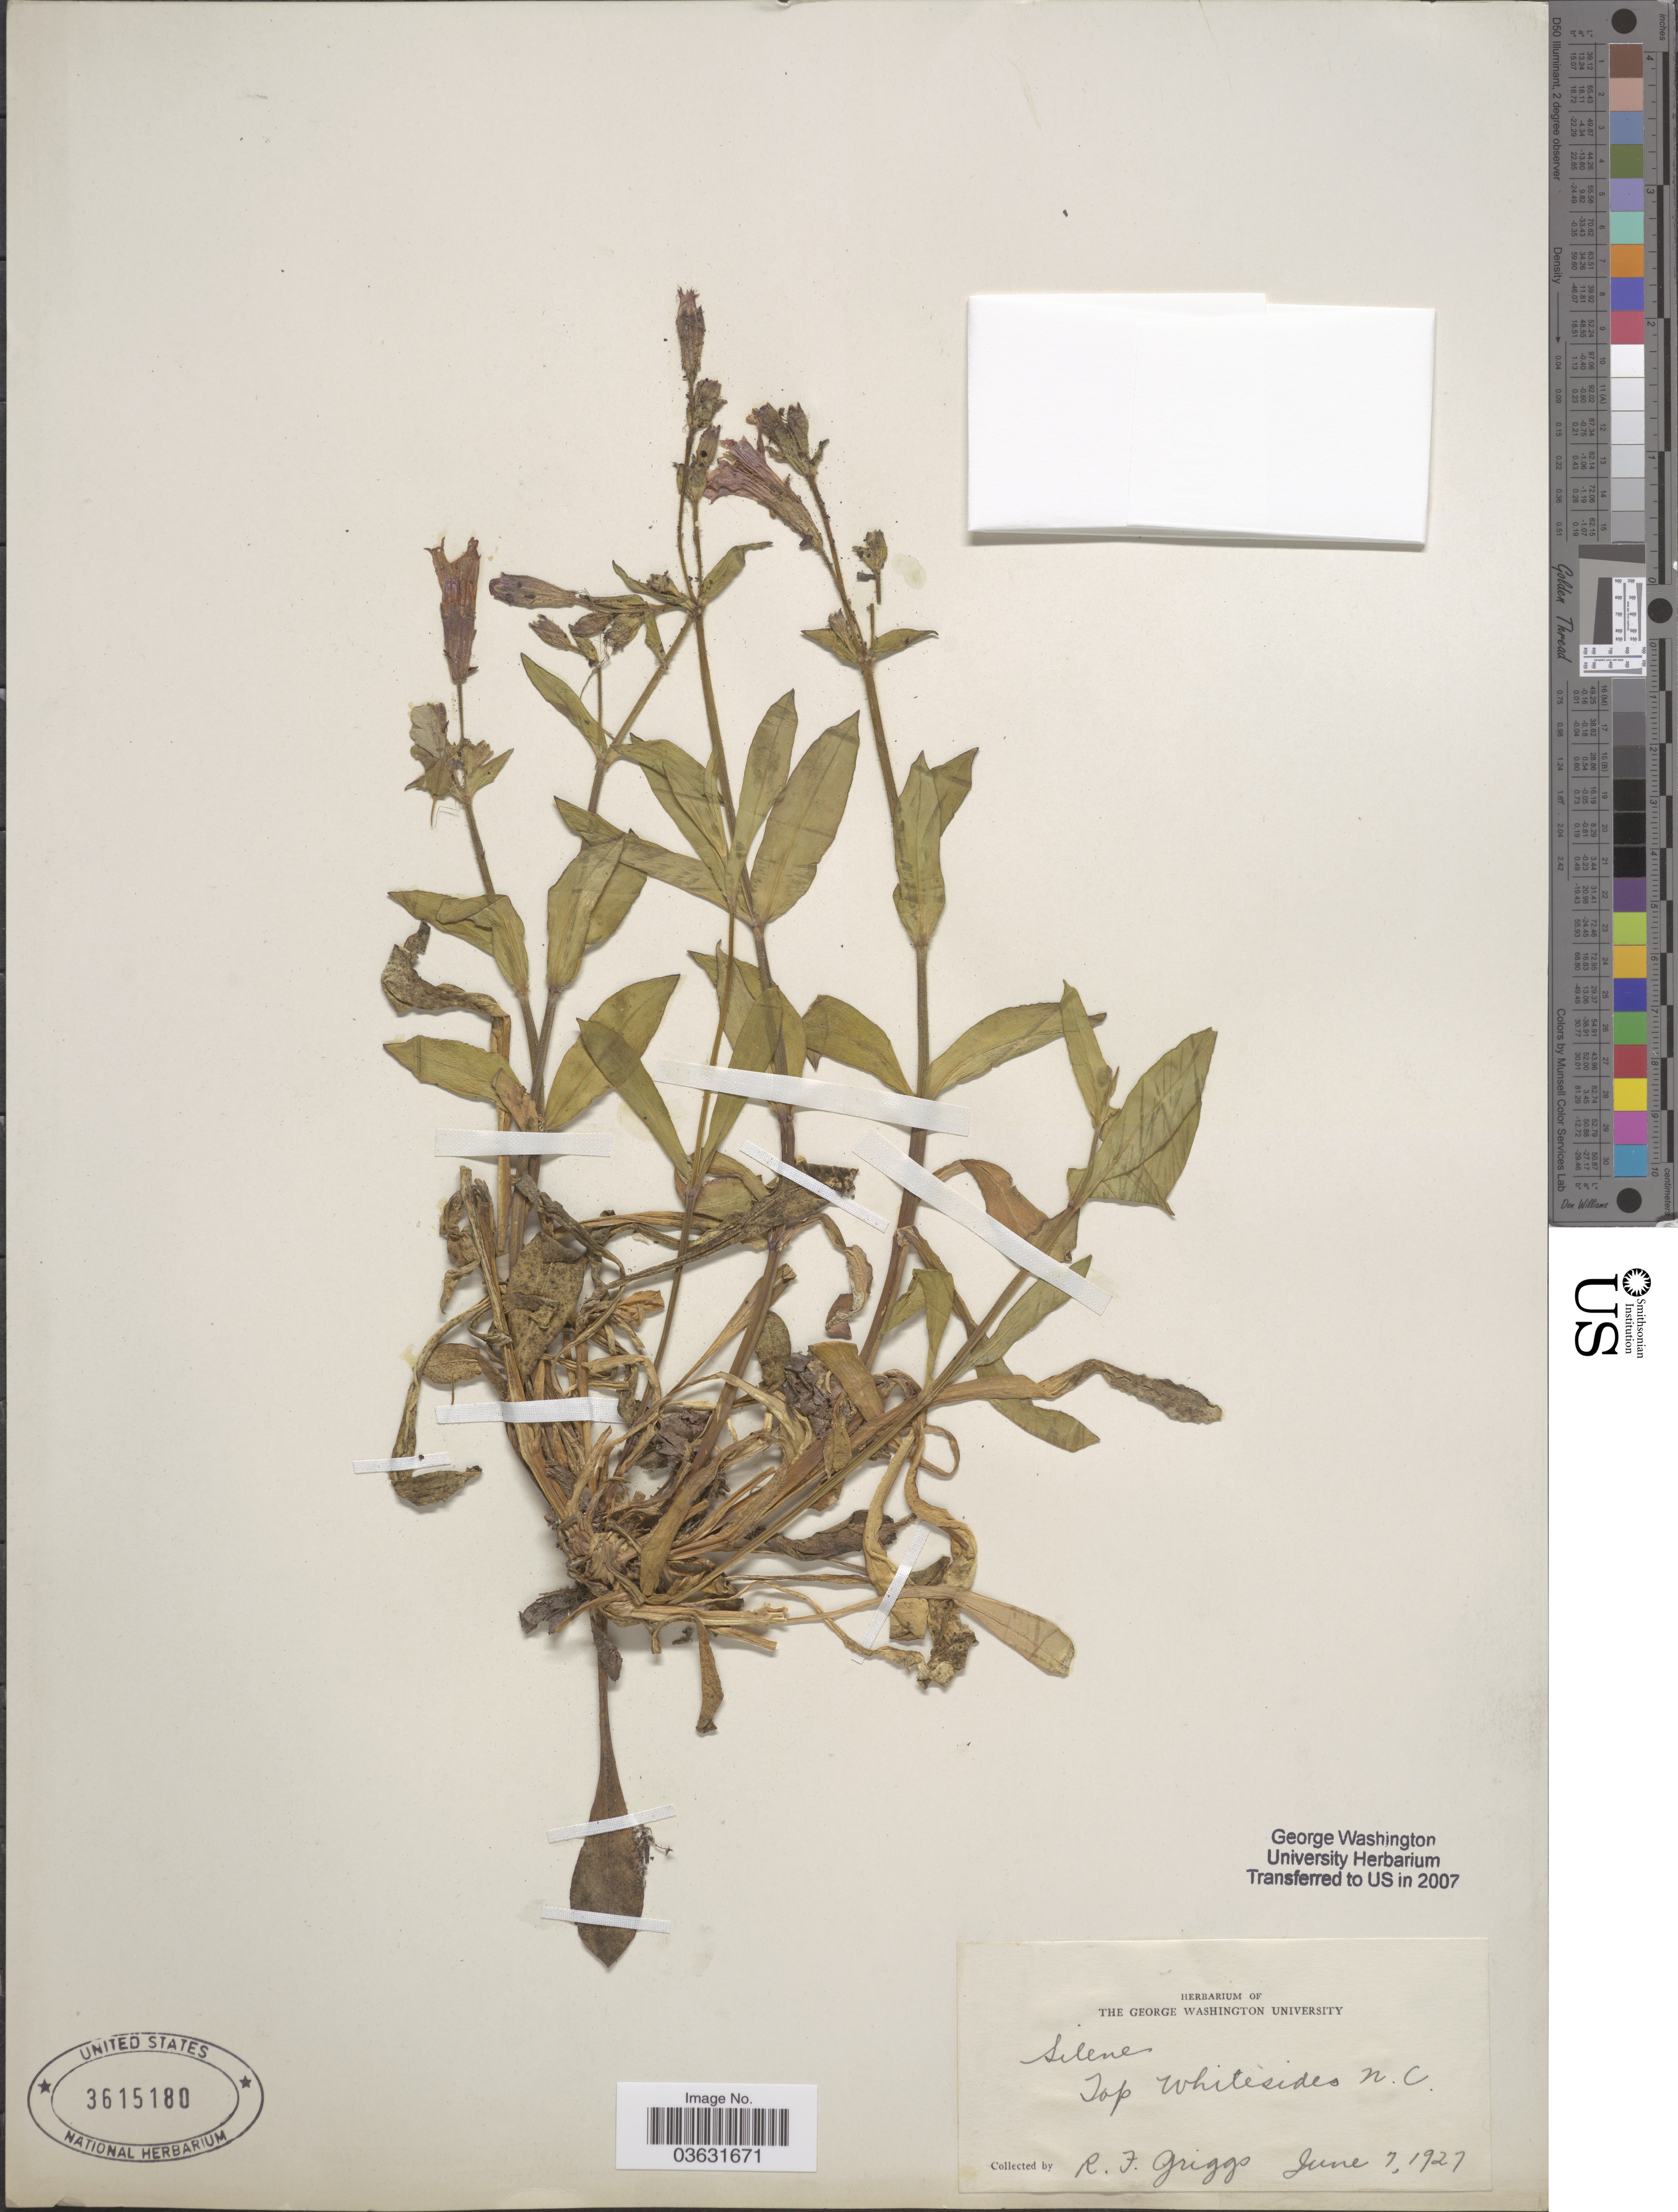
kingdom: Plantae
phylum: Tracheophyta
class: Magnoliopsida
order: Caryophyllales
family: Caryophyllaceae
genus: Silene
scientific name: Silene occidentalis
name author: S. Watson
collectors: R. F. Griggs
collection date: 1927-06-07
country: United States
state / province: North Carolina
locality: Top Whitesides.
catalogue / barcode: US 3615180